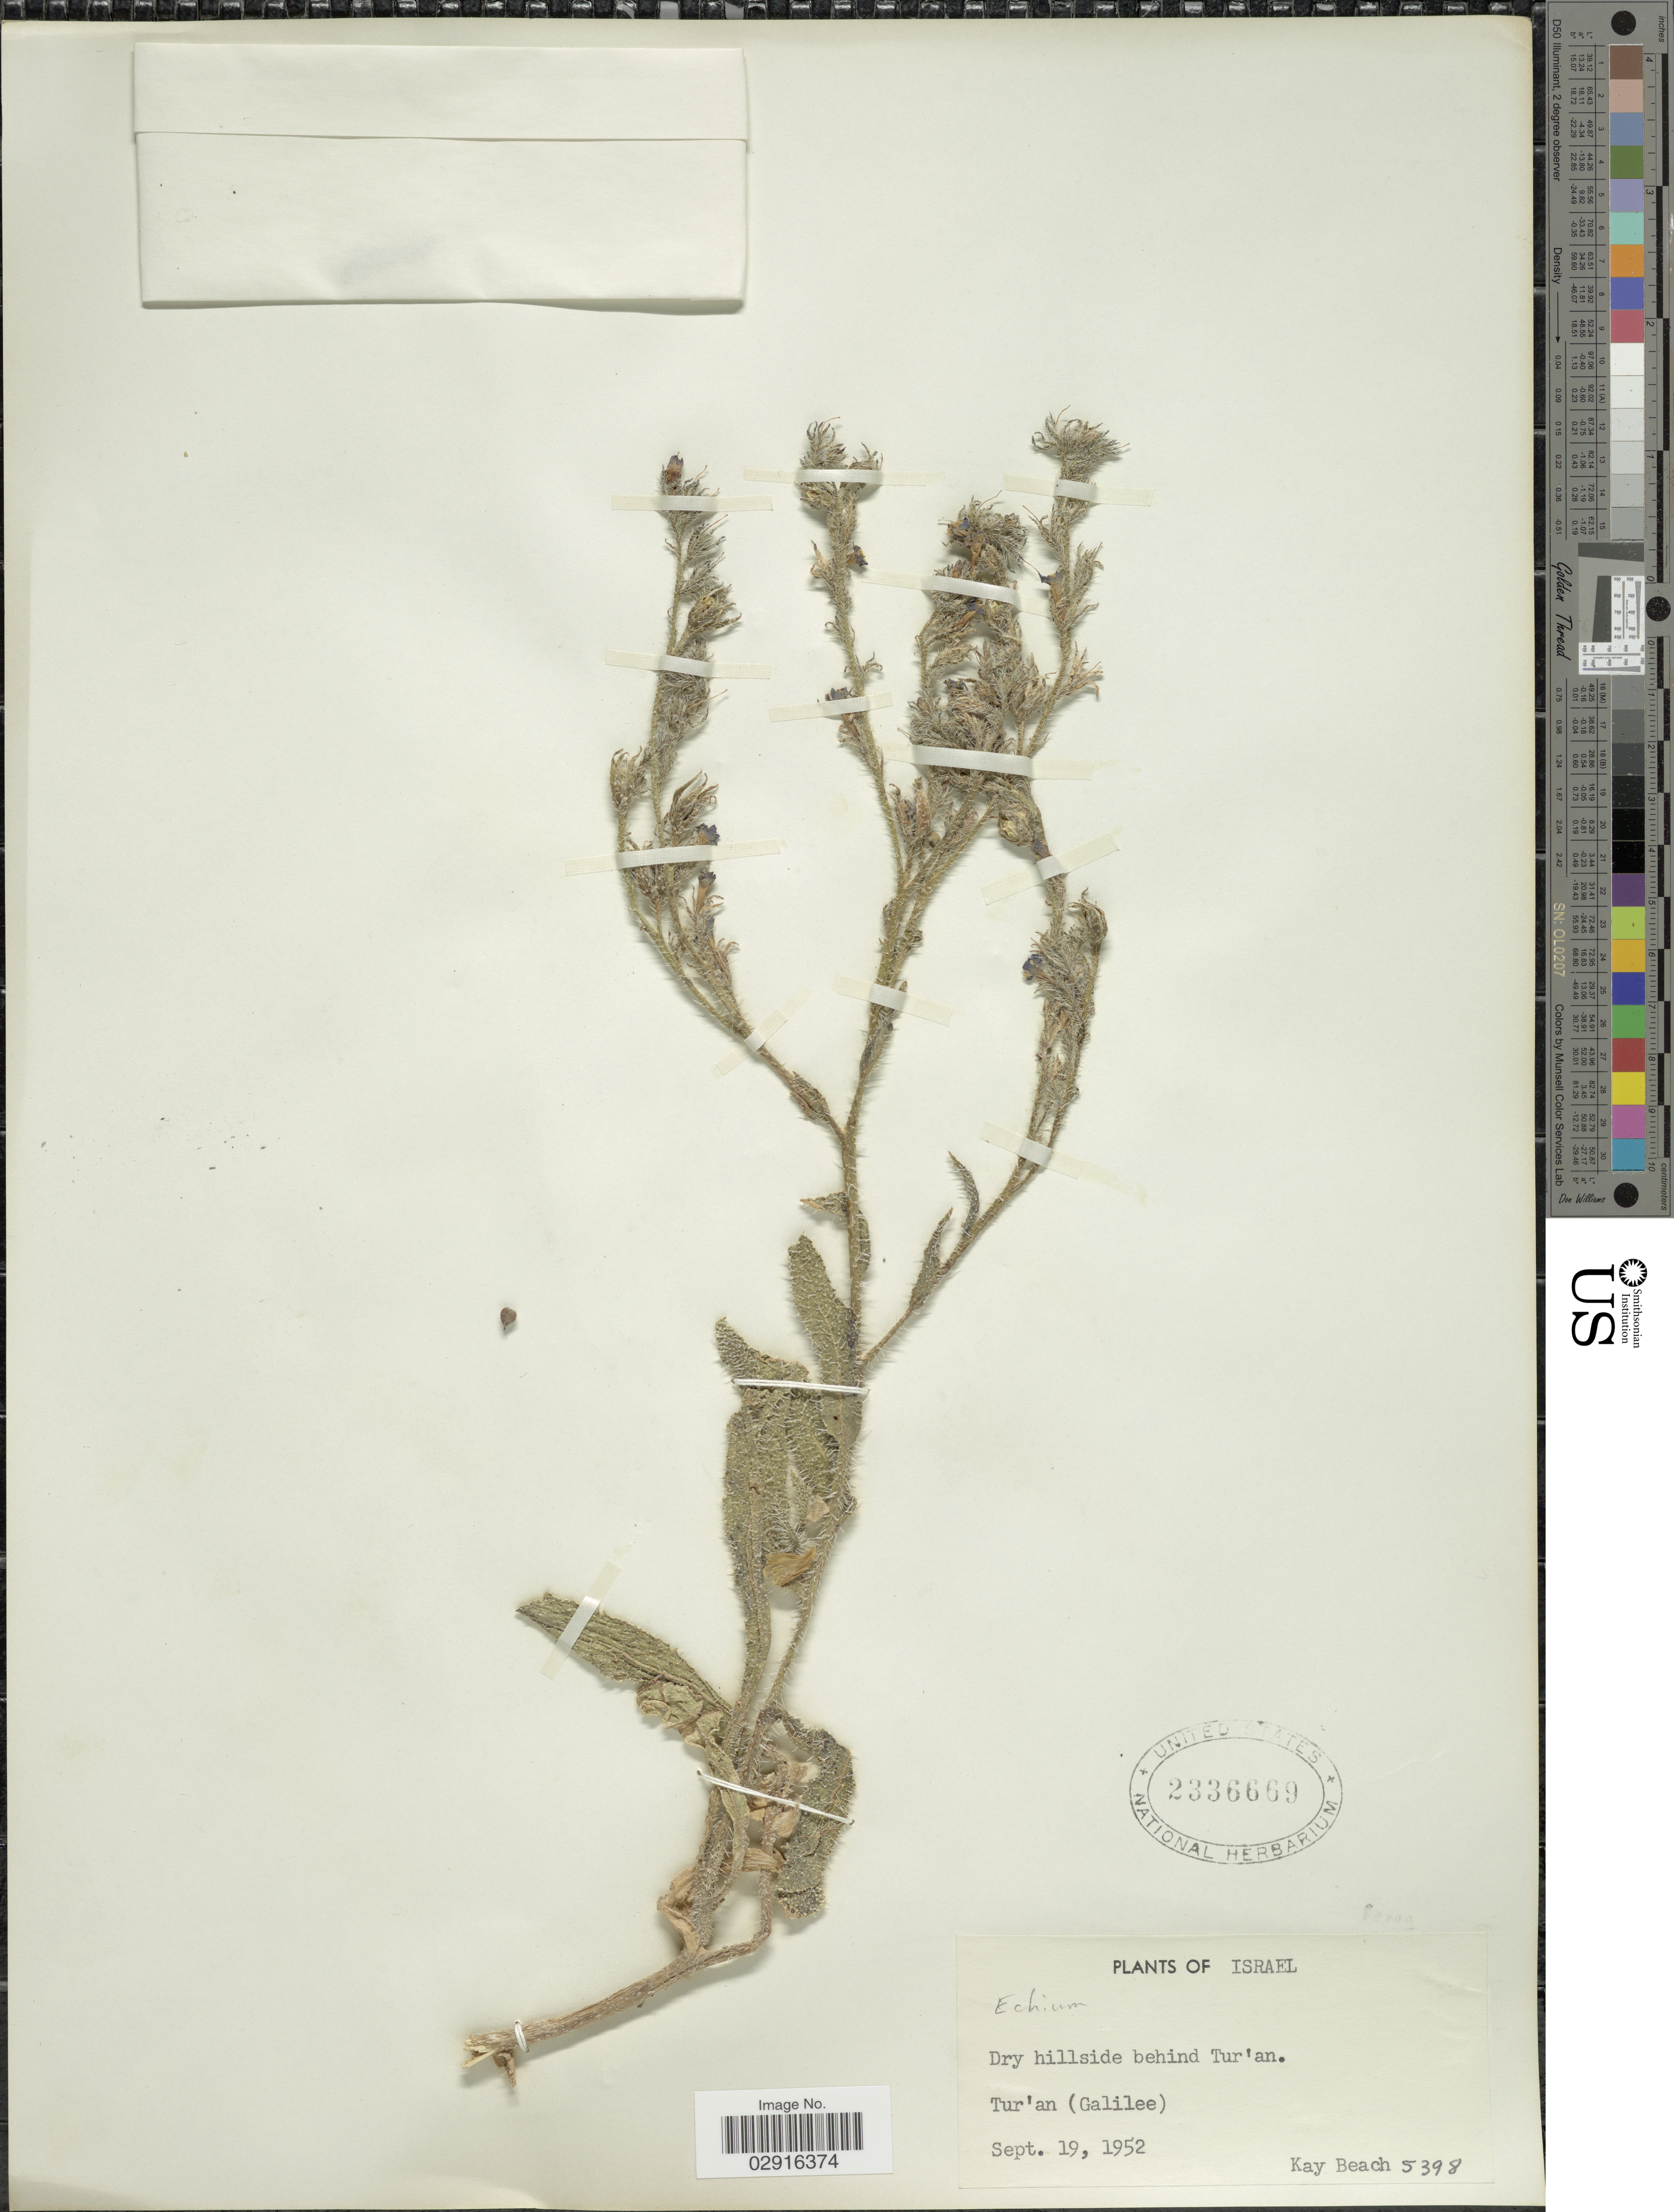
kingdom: Plantae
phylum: Tracheophyta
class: Magnoliopsida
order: Boraginales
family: Boraginaceae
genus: Echium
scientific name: Echium sp.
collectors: K. H. Beach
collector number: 5398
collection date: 1952-09-19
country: Israel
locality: Dry hillside behind Tur'an. Tur'an (Galilee).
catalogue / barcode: US 2336669